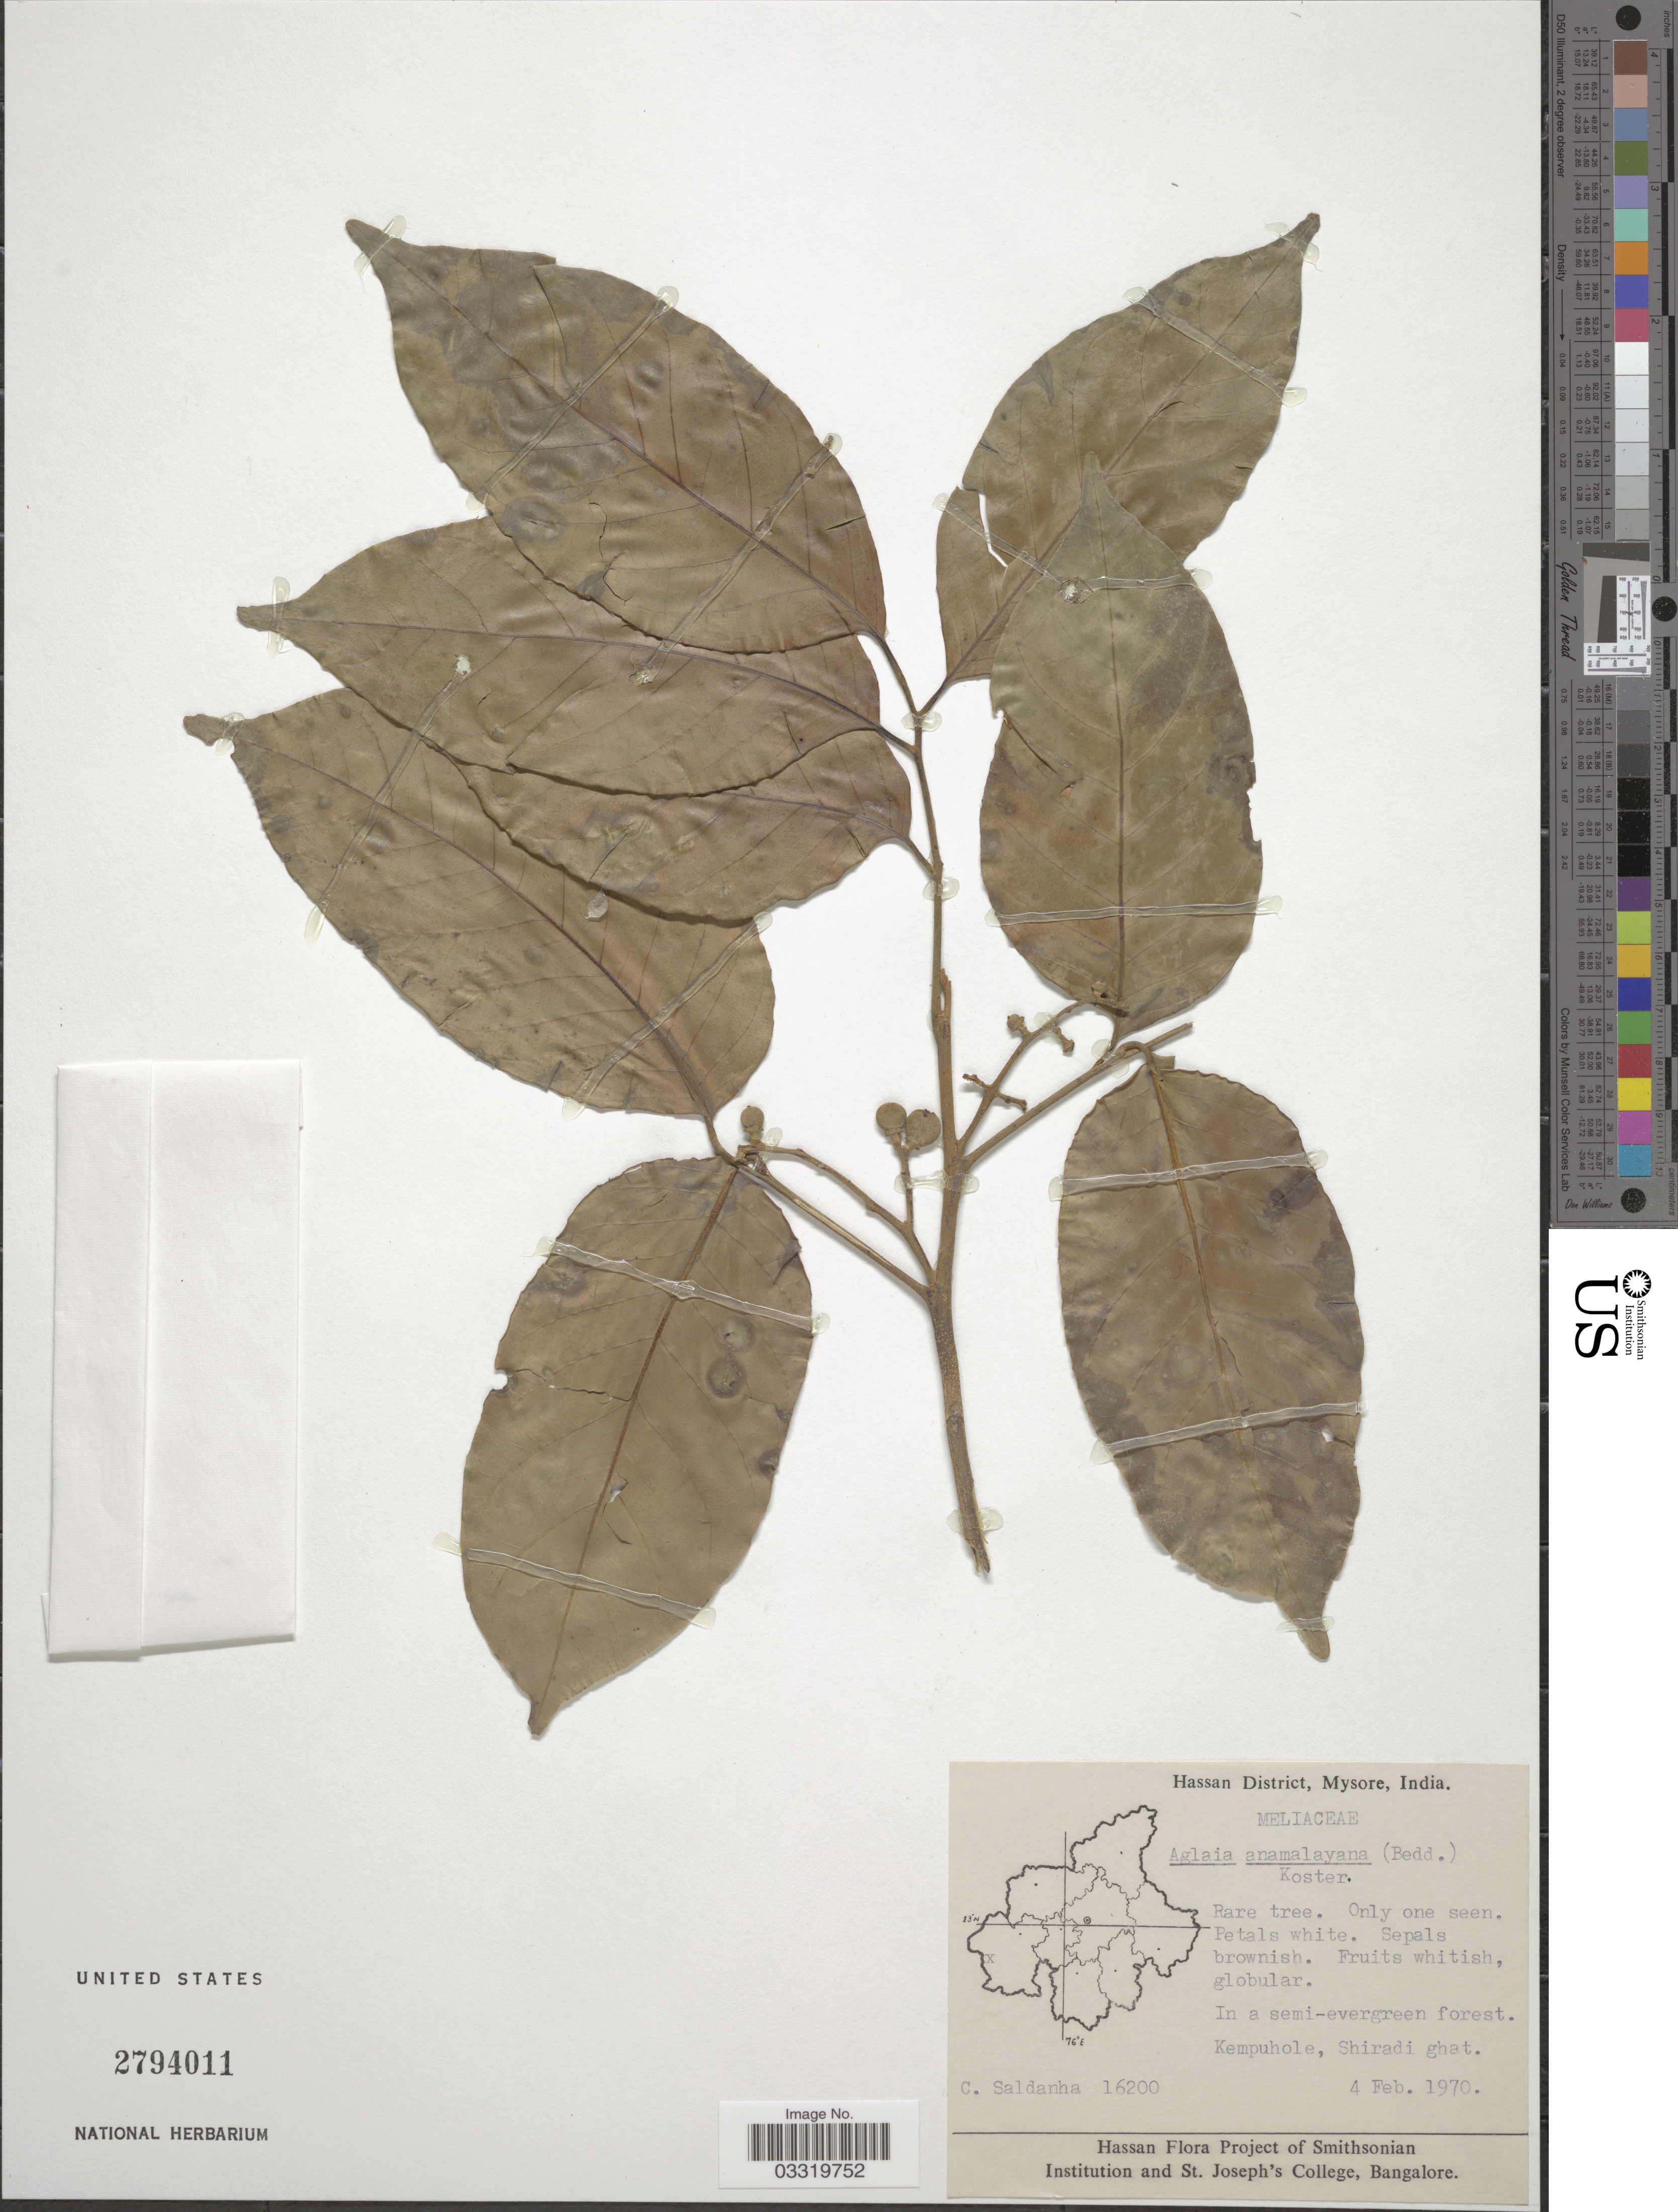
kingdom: Plantae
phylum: Tracheophyta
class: Magnoliopsida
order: Sapindales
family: Meliaceae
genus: Reinwardtiodendron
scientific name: Reinwardtiodendron anamalaiense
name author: Mabb.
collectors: C. J. Saldanha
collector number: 16200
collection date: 1970-02-04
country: India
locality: Hassan District, Mysore, Kempuhole, Shiradi ghat.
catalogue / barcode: US 2794011